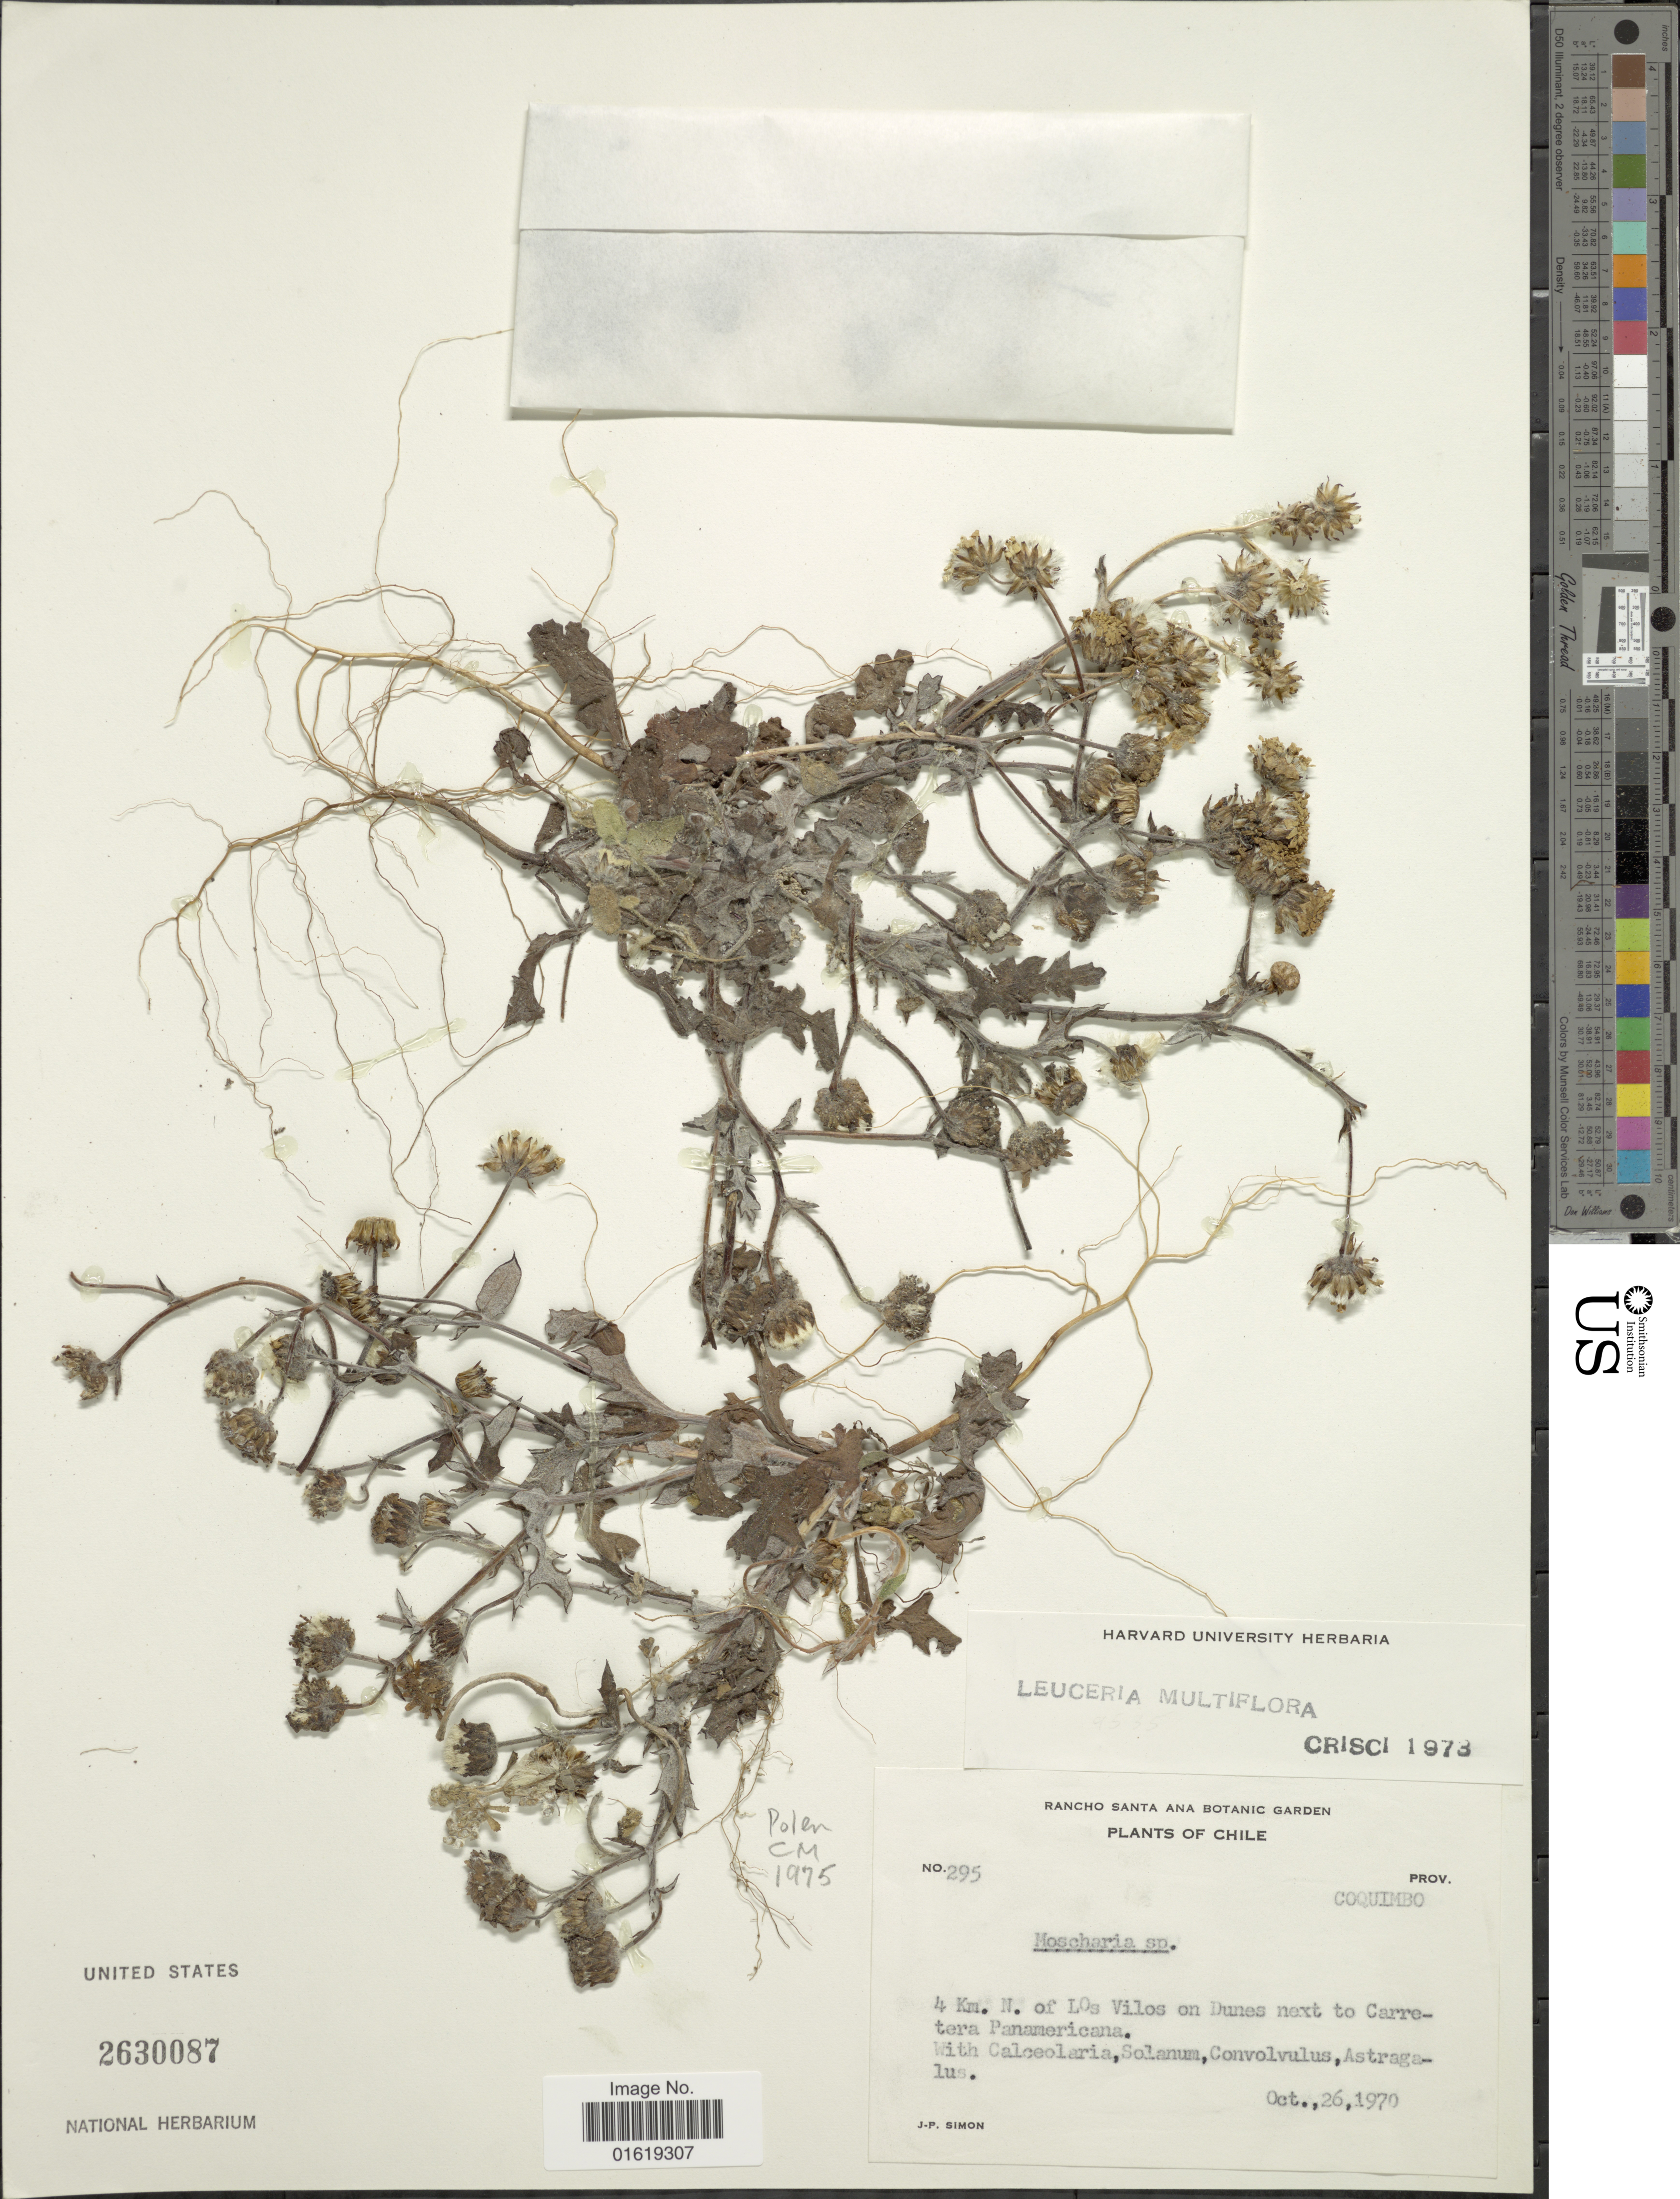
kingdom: Plantae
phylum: Tracheophyta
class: Magnoliopsida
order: Asterales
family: Asteraceae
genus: Leucheria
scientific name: Leucheria multiflora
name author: Phil.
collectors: J.-P. Simon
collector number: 295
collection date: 1970-10-26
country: Chile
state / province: Coquimbo (IV)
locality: Prov. Coquimbo. 4 Km. N. of Los Vilos on Dunes next to Carretera Panamericana.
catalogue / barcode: US 2630087